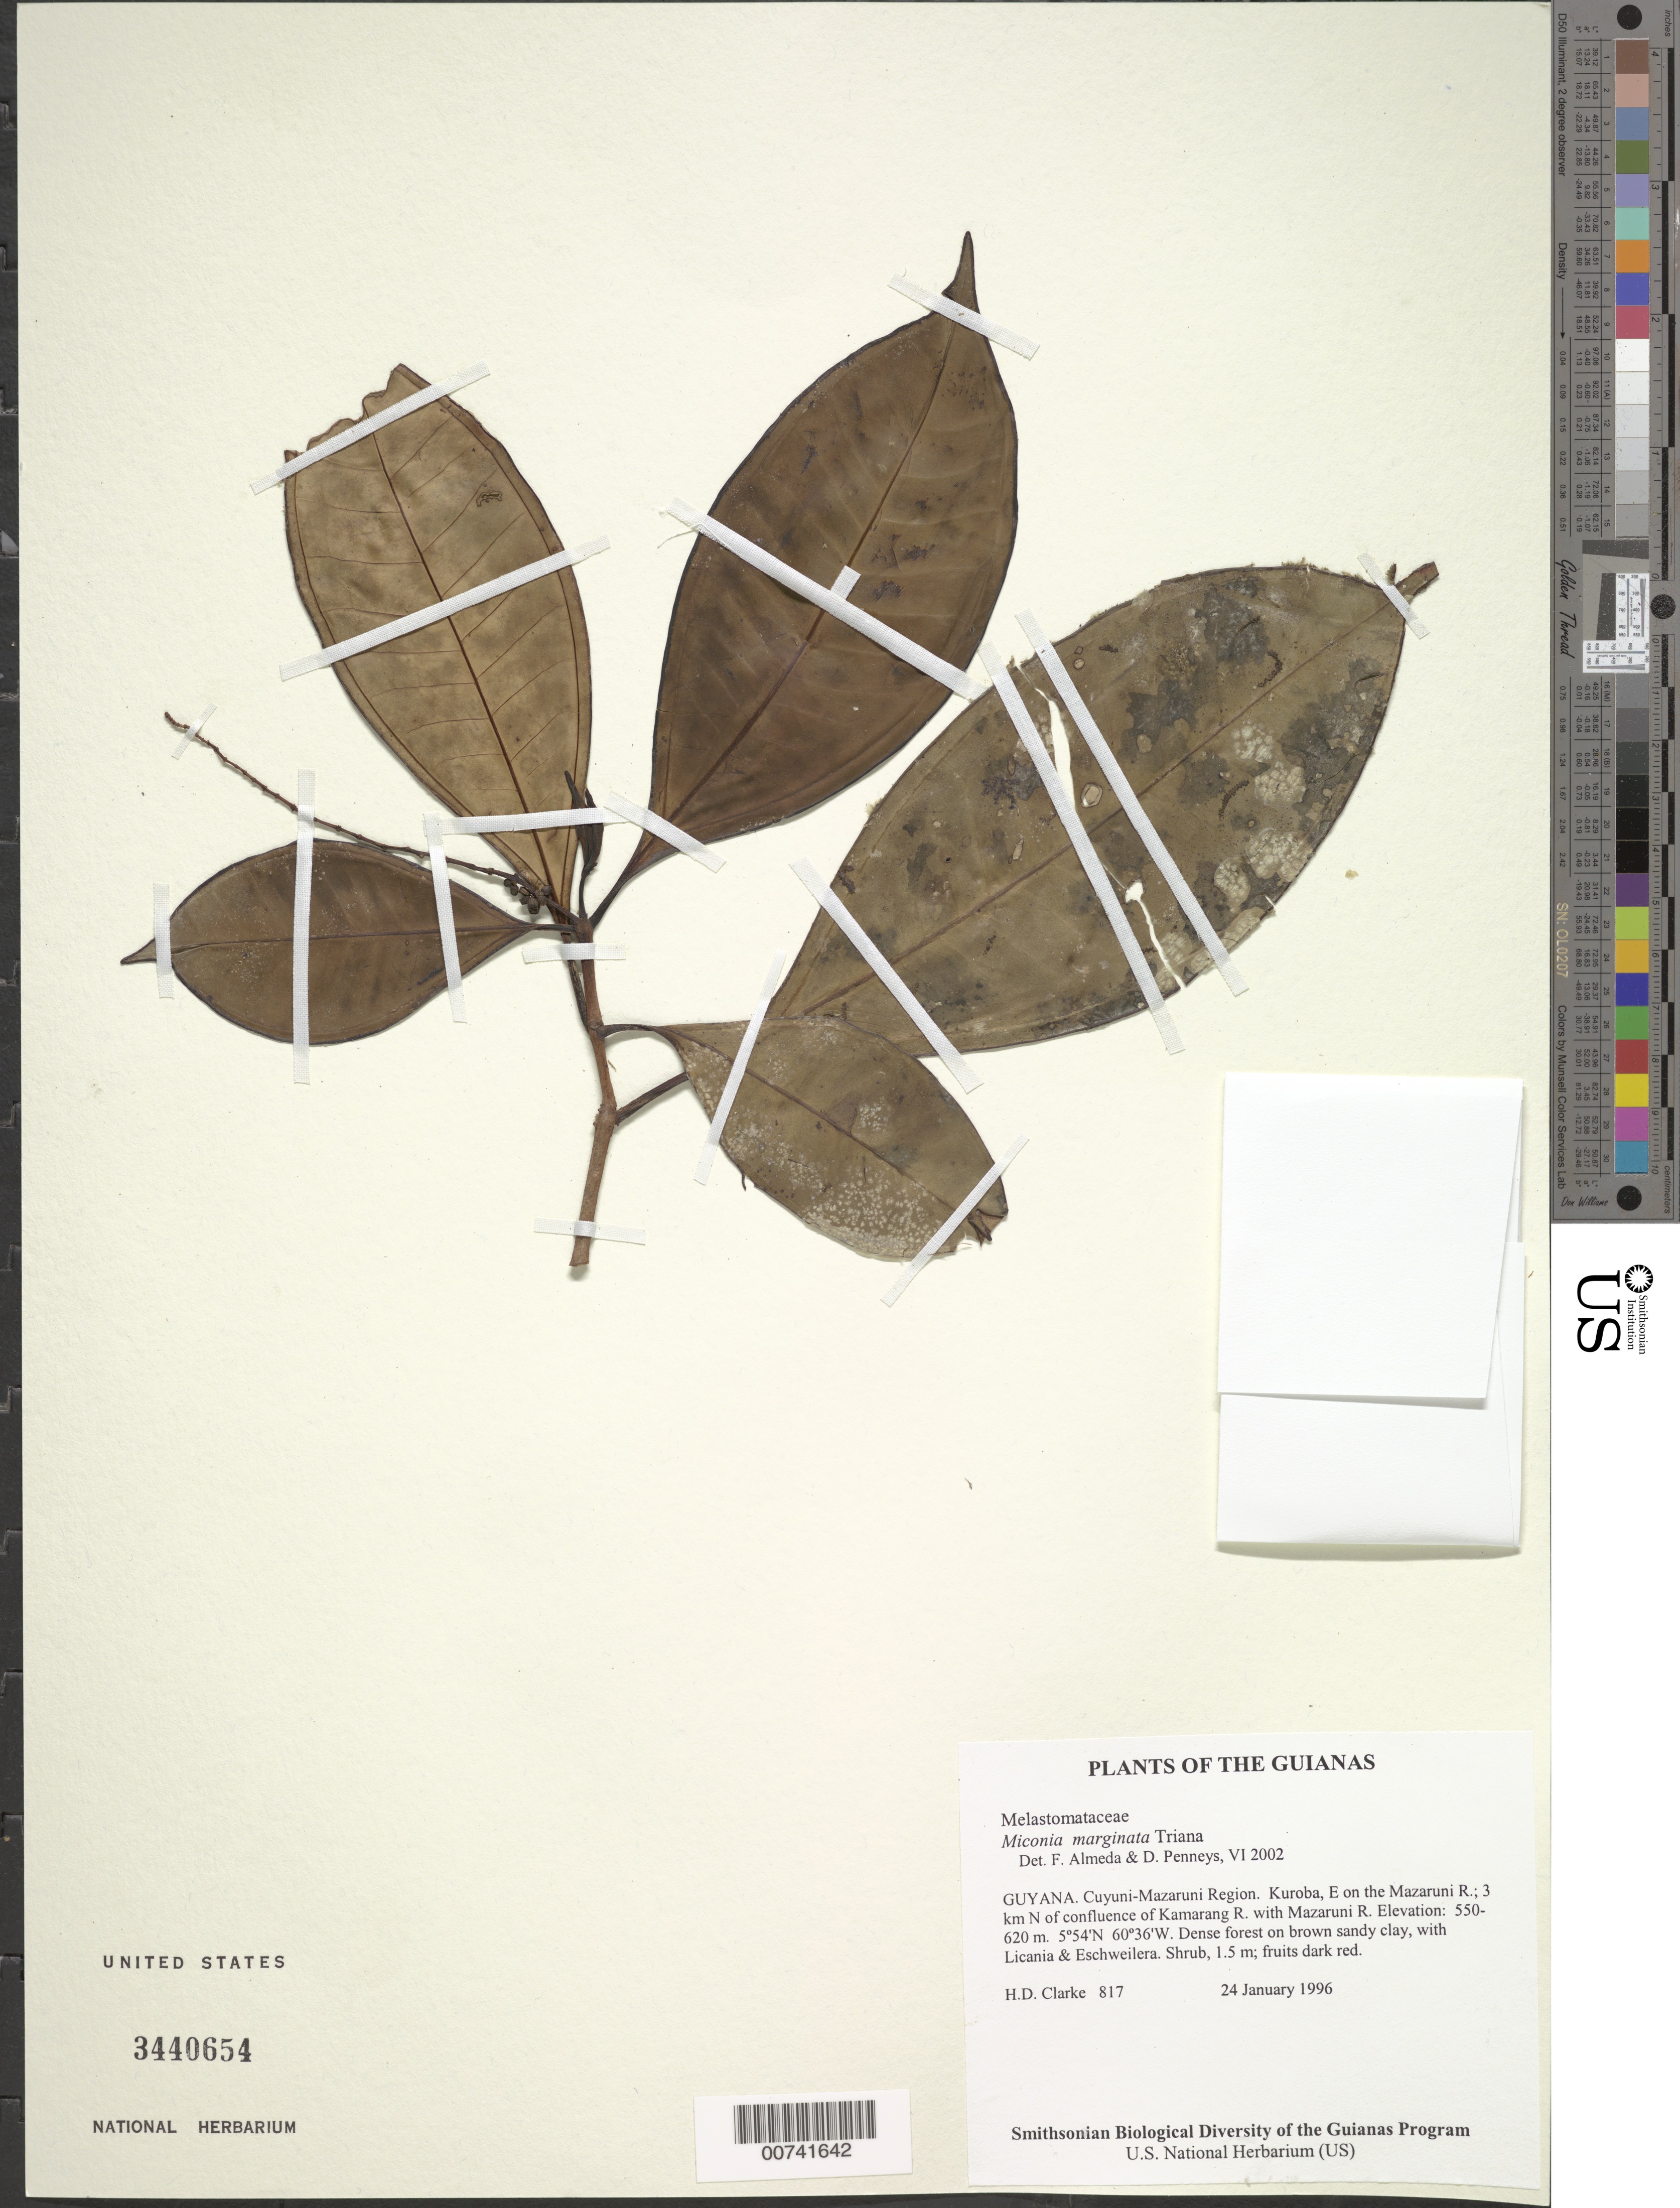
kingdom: Plantae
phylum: Tracheophyta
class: Magnoliopsida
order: Myrtales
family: Melastomataceae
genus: Miconia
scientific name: Miconia marginata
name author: Triana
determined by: Almeda, F.; Penneys, D. S.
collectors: H. D. Clarke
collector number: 817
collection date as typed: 24 January 1996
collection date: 1996-01-24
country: Guyana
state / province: Cuyuni-Mazaruni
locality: Kuroba, E on the Mazaruni R.; 3 km N of confluence of Kamarang R. with Mazaruni R.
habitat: Dense forest on brown sandy clay, with Licania & Eschweilera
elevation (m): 550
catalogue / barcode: US 3440654